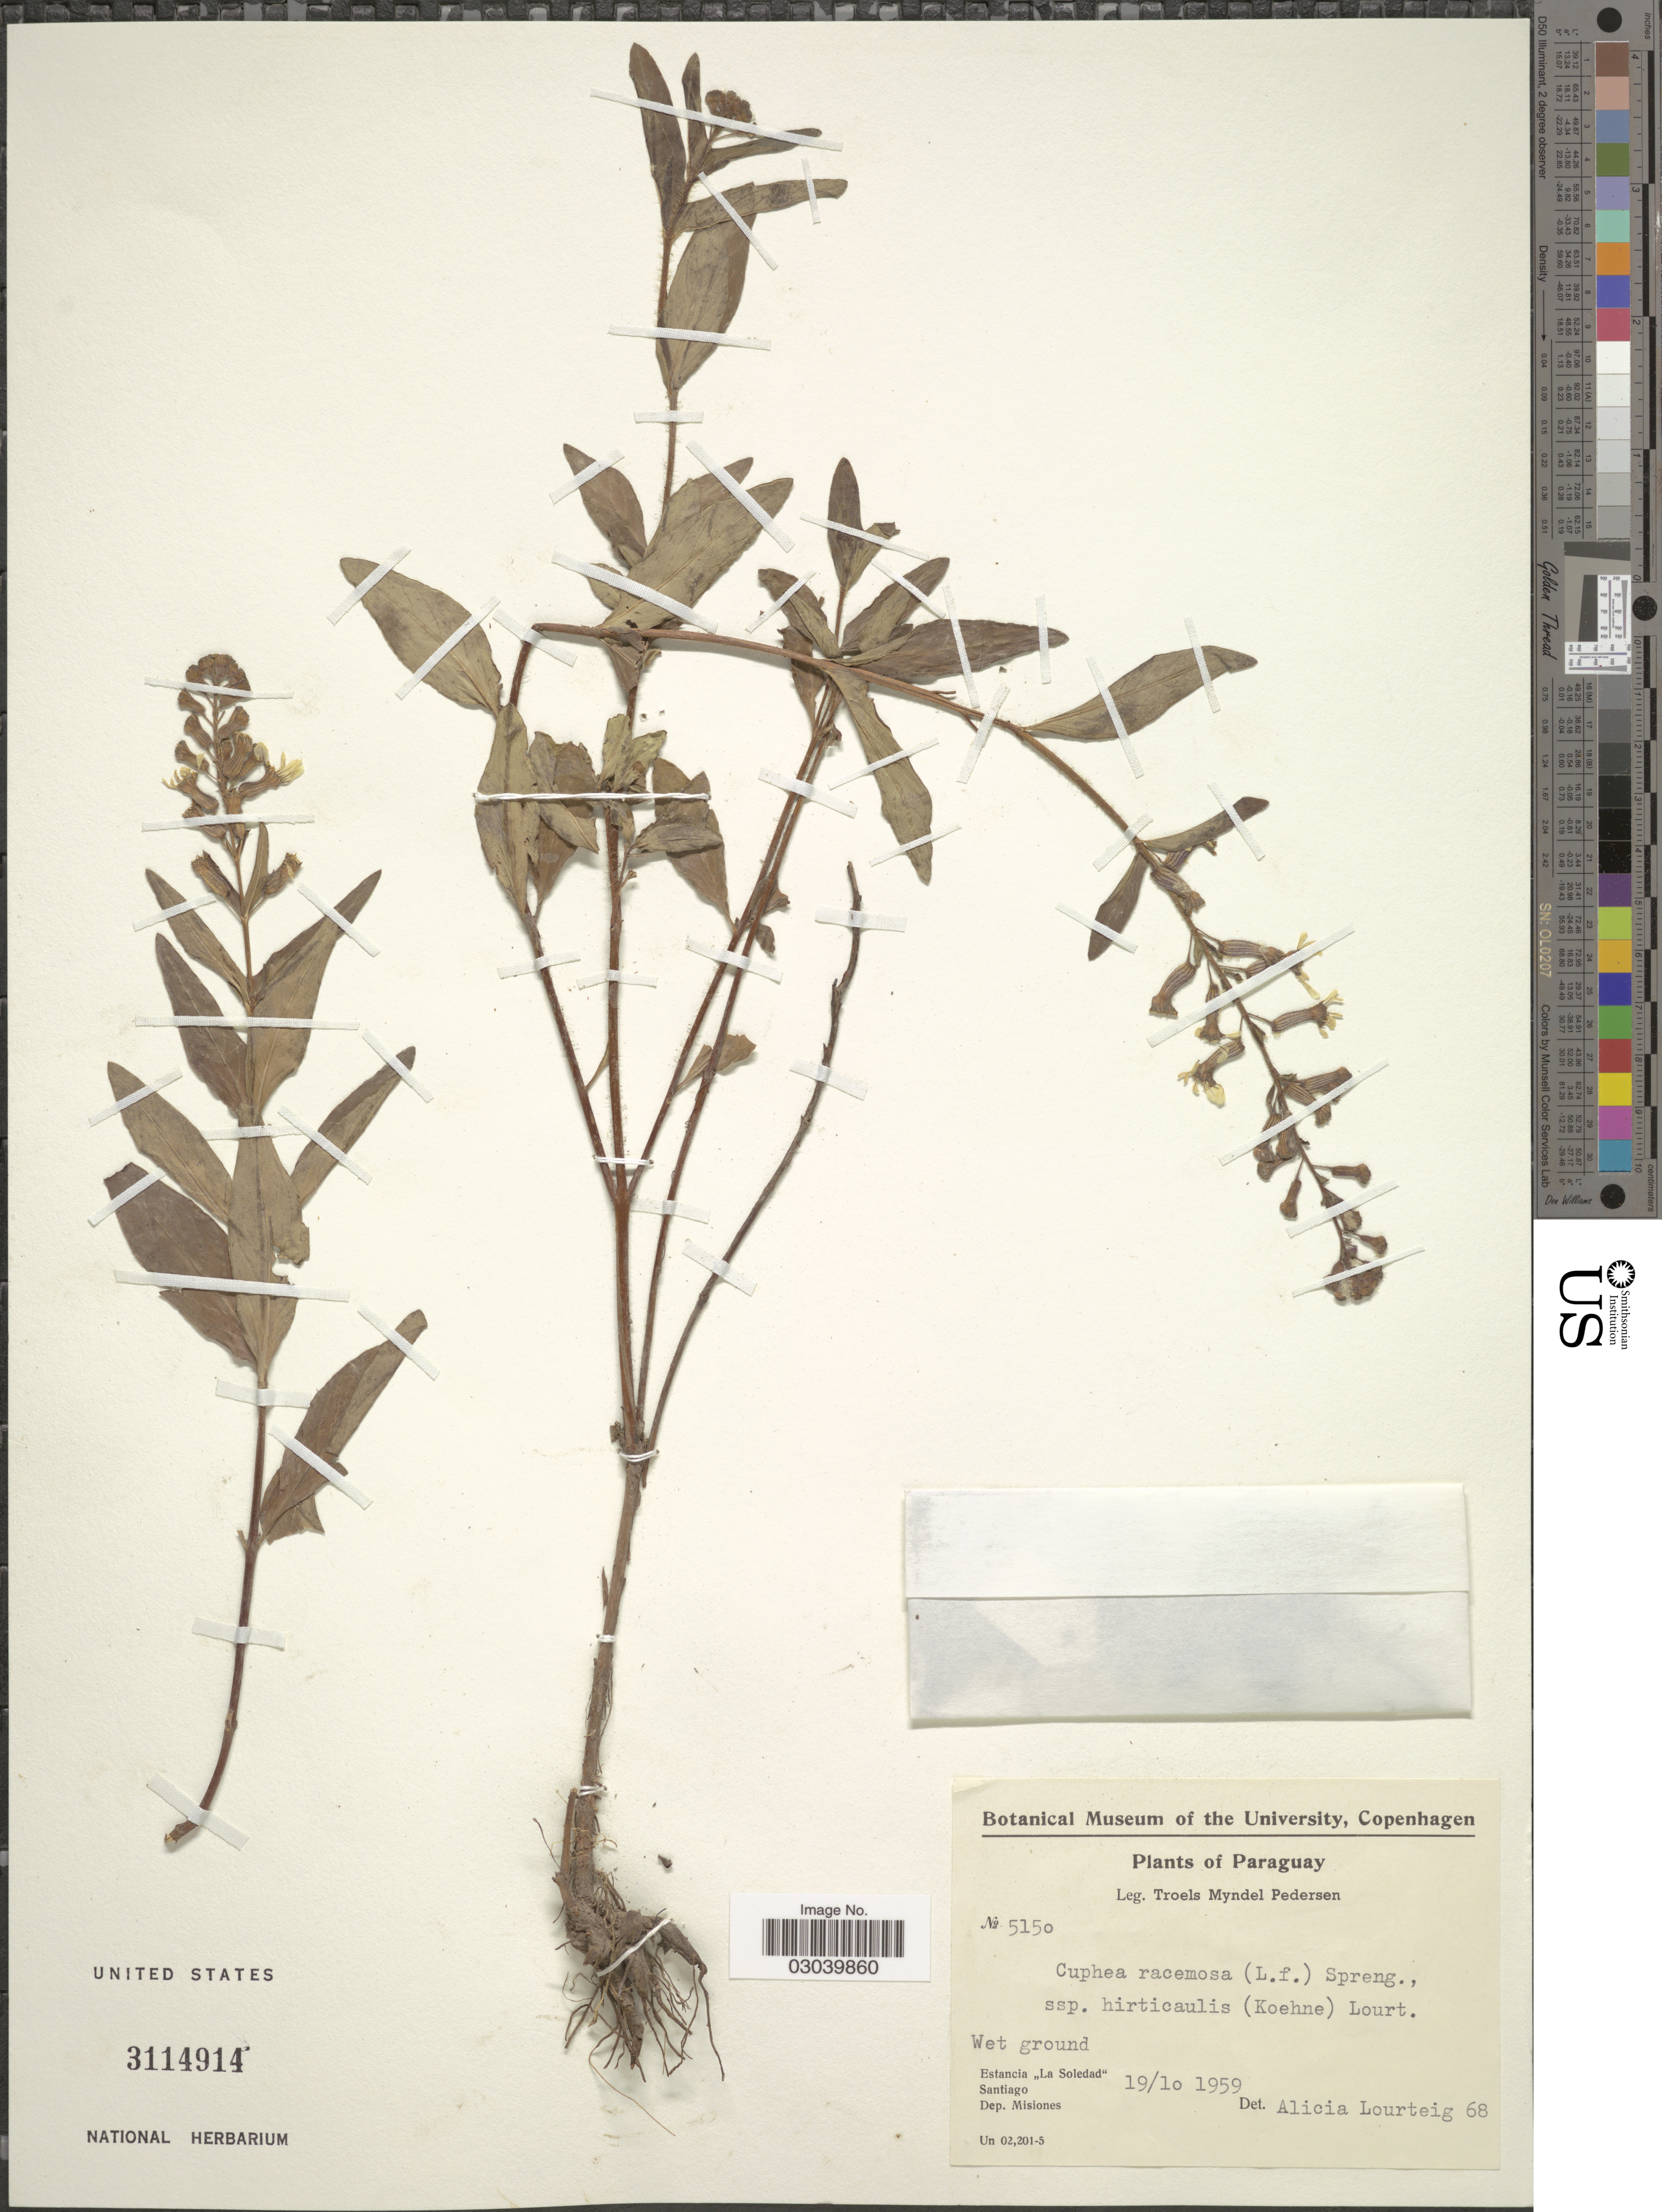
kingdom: Plantae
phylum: Tracheophyta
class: Magnoliopsida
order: Myrtales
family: Lythraceae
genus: Cuphea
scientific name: Cuphea racemosa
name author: (L. f.) Spreng.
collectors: T. Pederson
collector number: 5150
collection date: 1959-10-19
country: Paraguay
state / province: Misiones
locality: Wet ground. Estancia "La Soledad". Santiago. Dep. Misiones.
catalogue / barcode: US 3114914